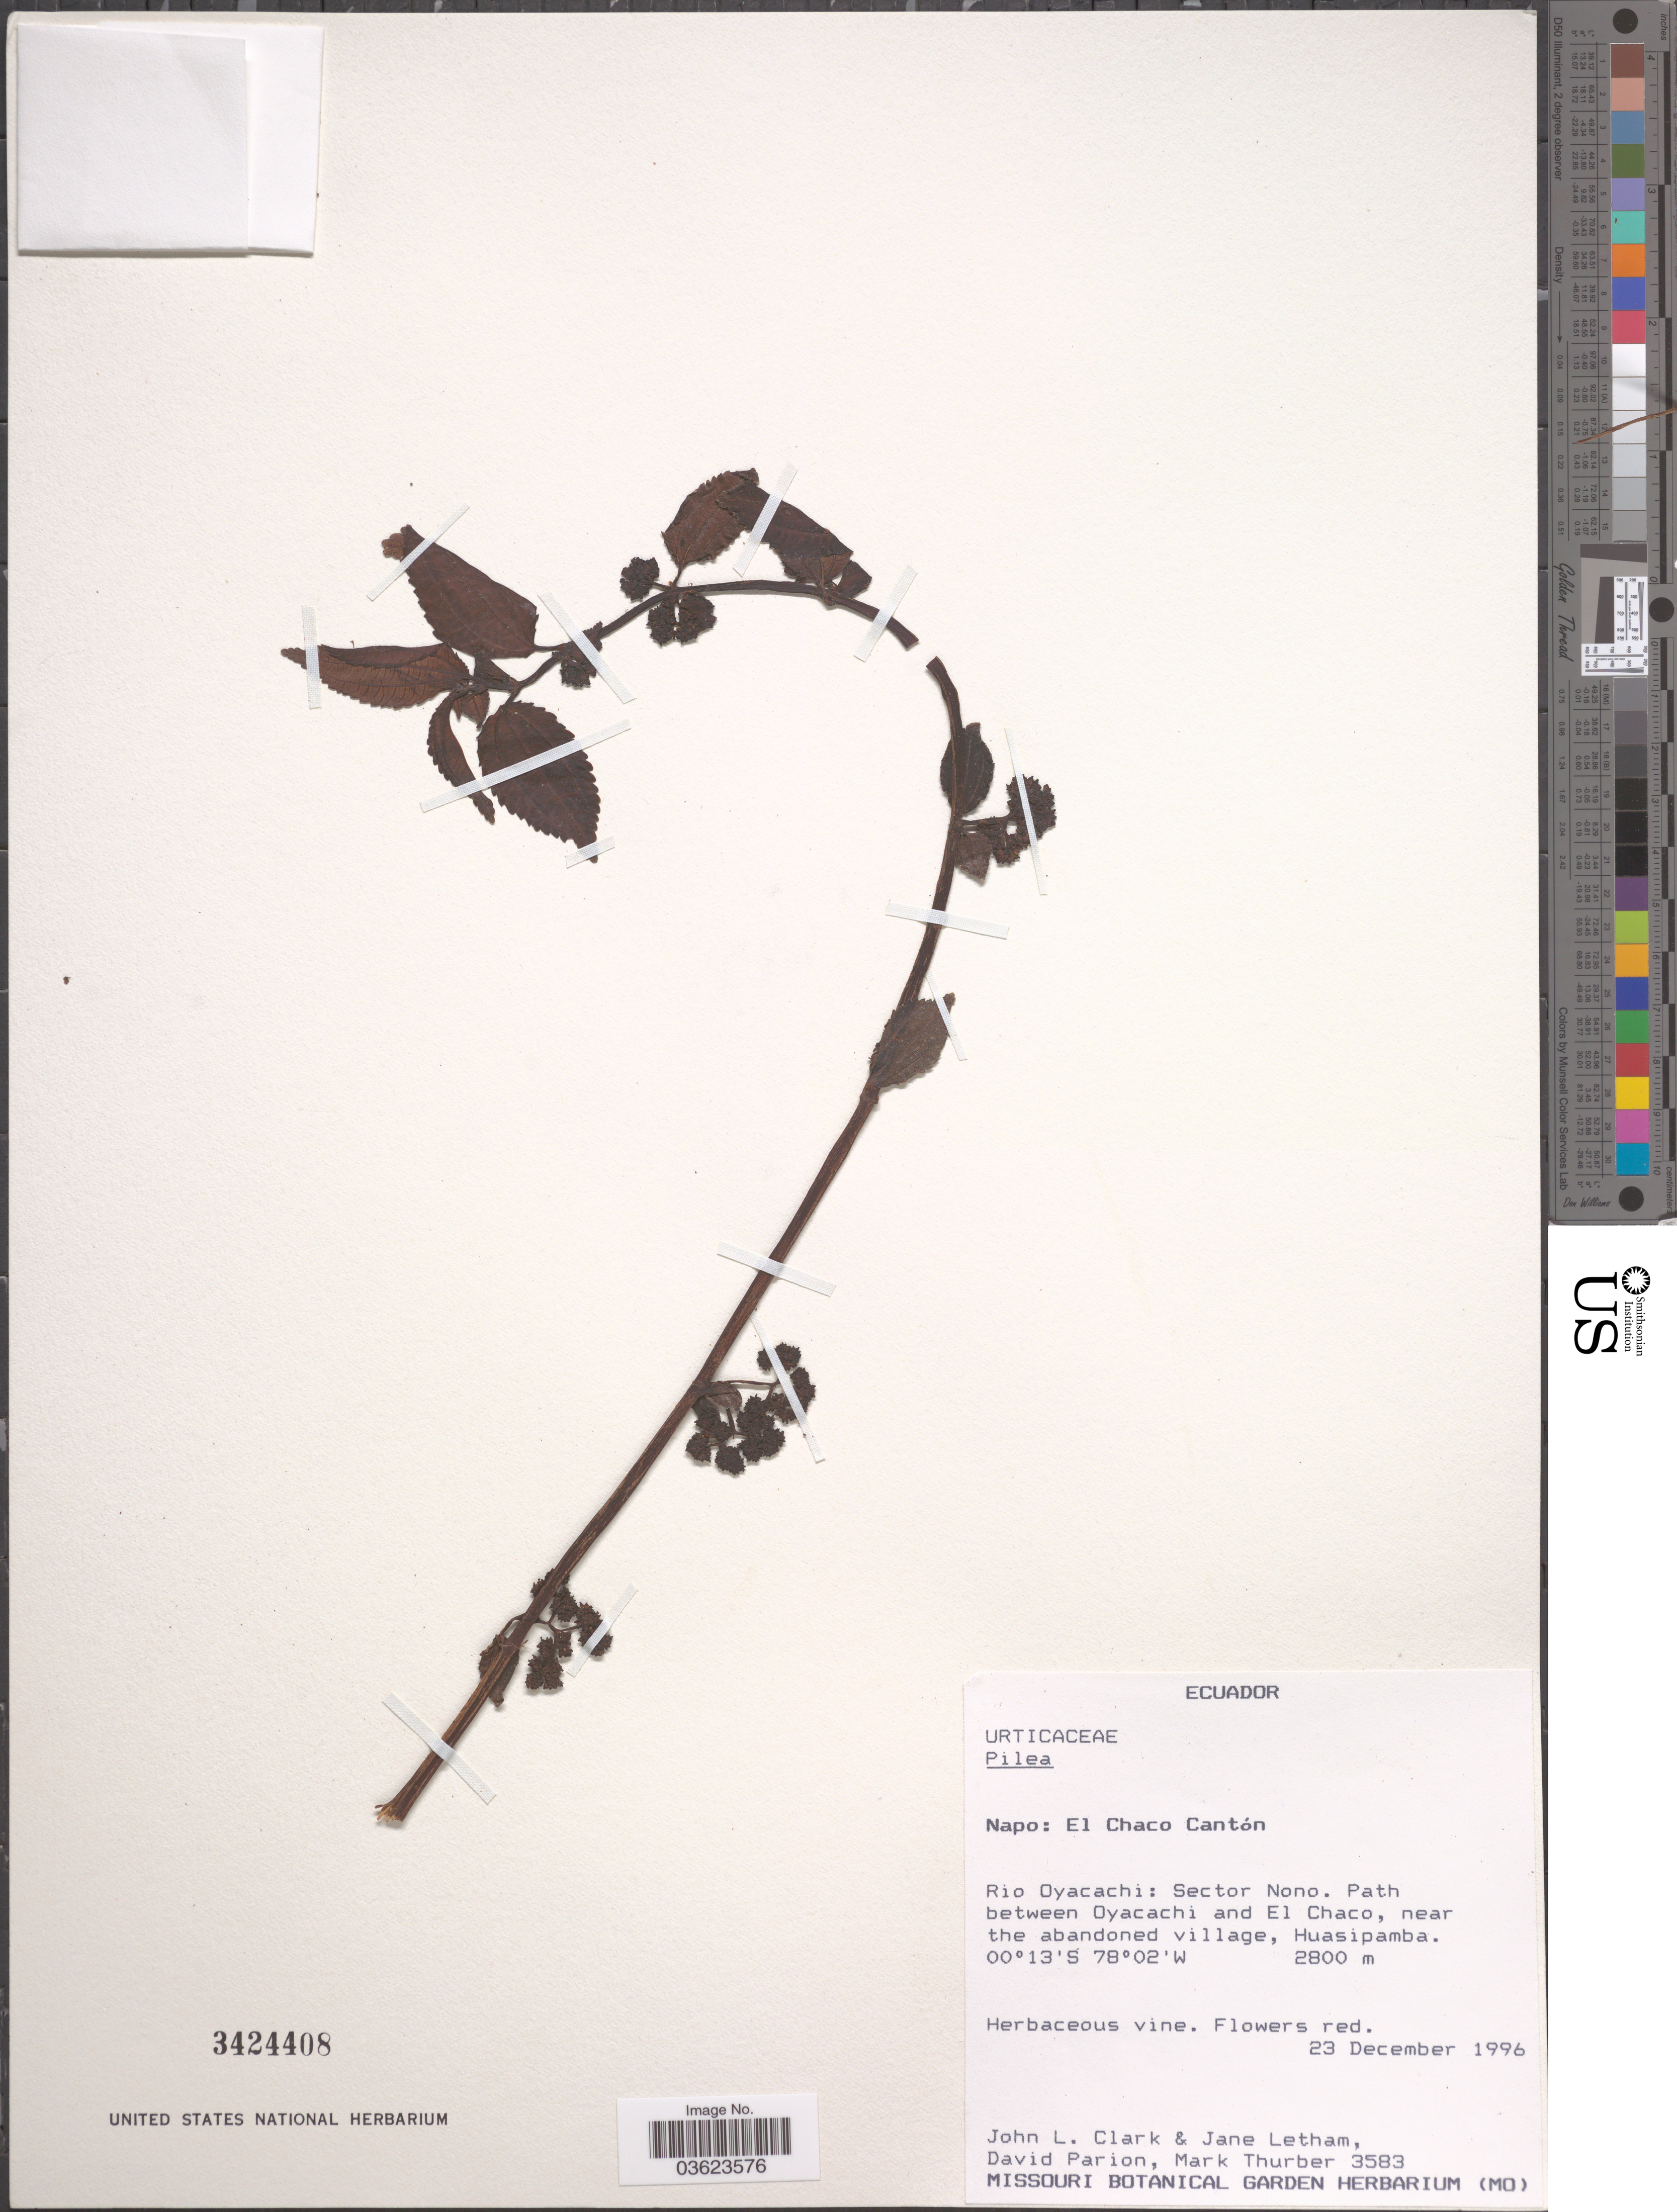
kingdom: Plantae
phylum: Tracheophyta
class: Magnoliopsida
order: Rosales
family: Urticaceae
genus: Pilea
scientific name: Pilea sp.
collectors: J. L. Clark, J. Letham, D. Parion & M. Thurber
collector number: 3583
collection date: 1996-12-23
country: Ecuador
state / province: Napo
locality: El Chaco Cantón. Rio Oyacachi: Sector Nono. Path between Oyacachi and El Chaco, near the abandoned village, Huasipamba.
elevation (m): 2800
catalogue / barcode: US 3424408